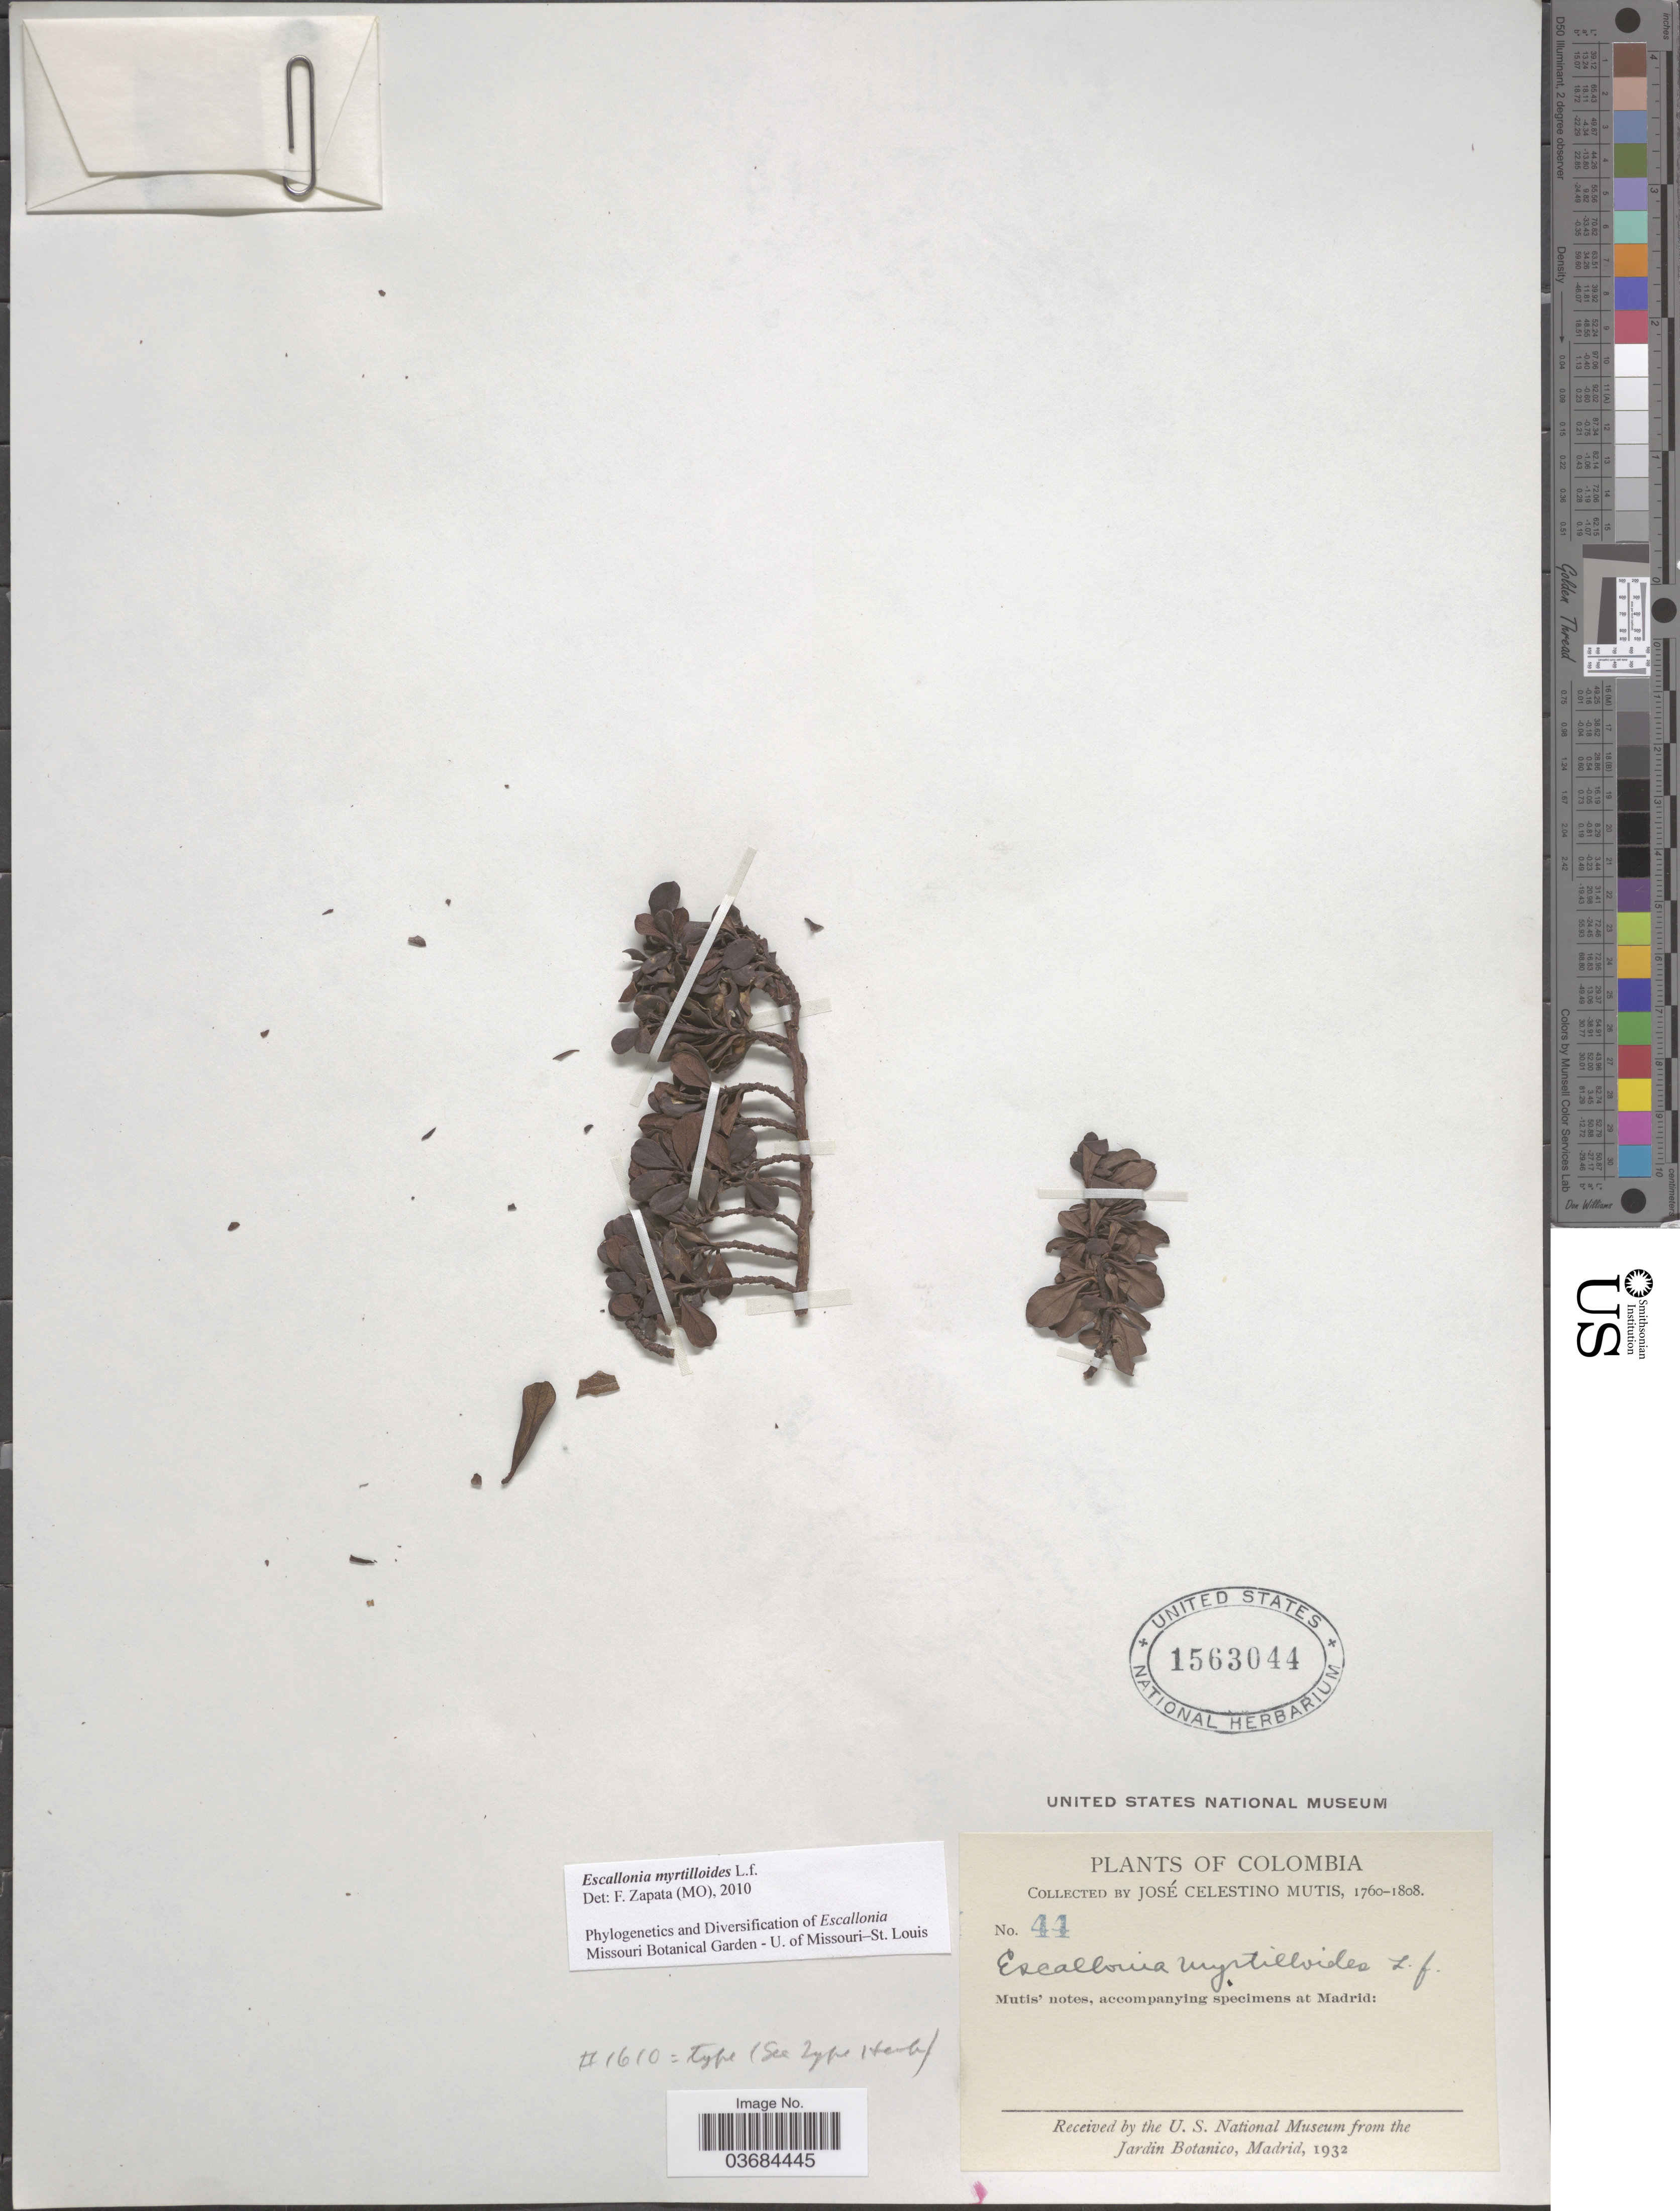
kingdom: Plantae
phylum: Tracheophyta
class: Magnoliopsida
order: Escalloniales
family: Escalloniaceae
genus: Escallonia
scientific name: Escallonia myrtilloides var. myrtilloides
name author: L. f.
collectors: J. C. B. Mutis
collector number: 44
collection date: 1760/1808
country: Colombia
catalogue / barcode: US 1563044